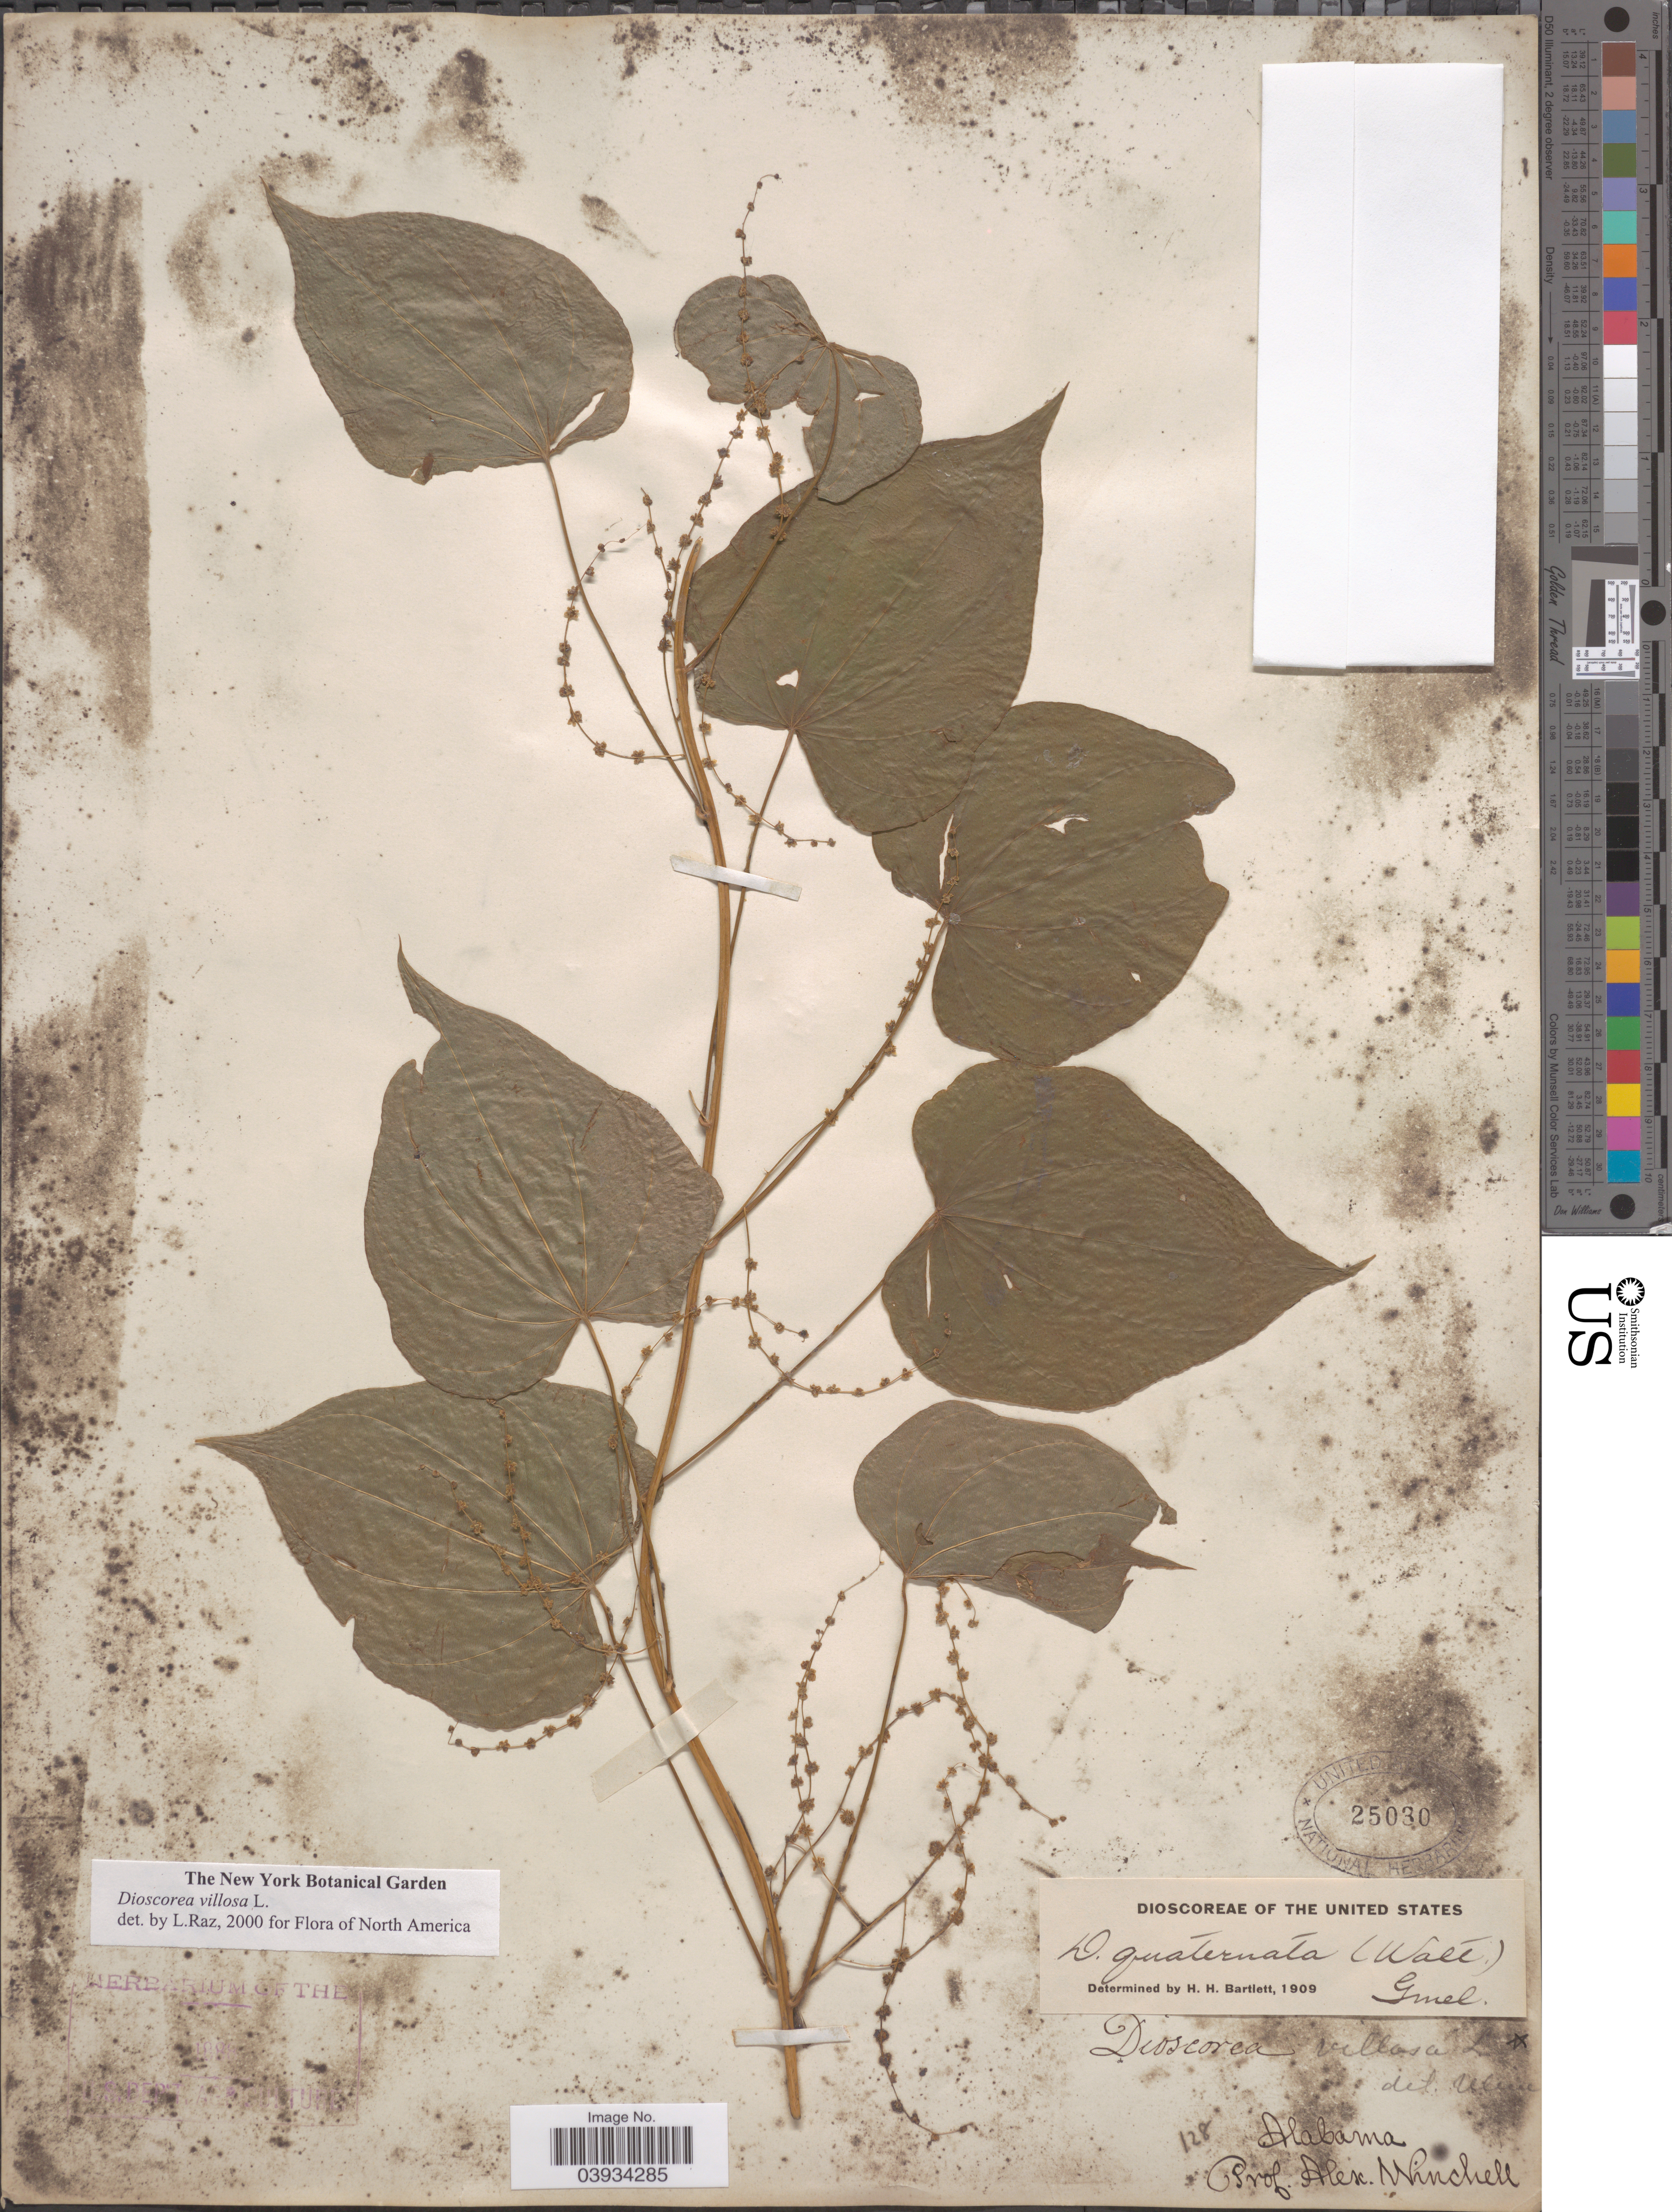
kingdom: Plantae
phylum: Tracheophyta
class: Liliopsida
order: Dioscoreales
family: Dioscoreaceae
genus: Dioscorea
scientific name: Dioscorea villosa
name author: L.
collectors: A. Winchell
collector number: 128?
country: United States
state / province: Alabama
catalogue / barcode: US 25030